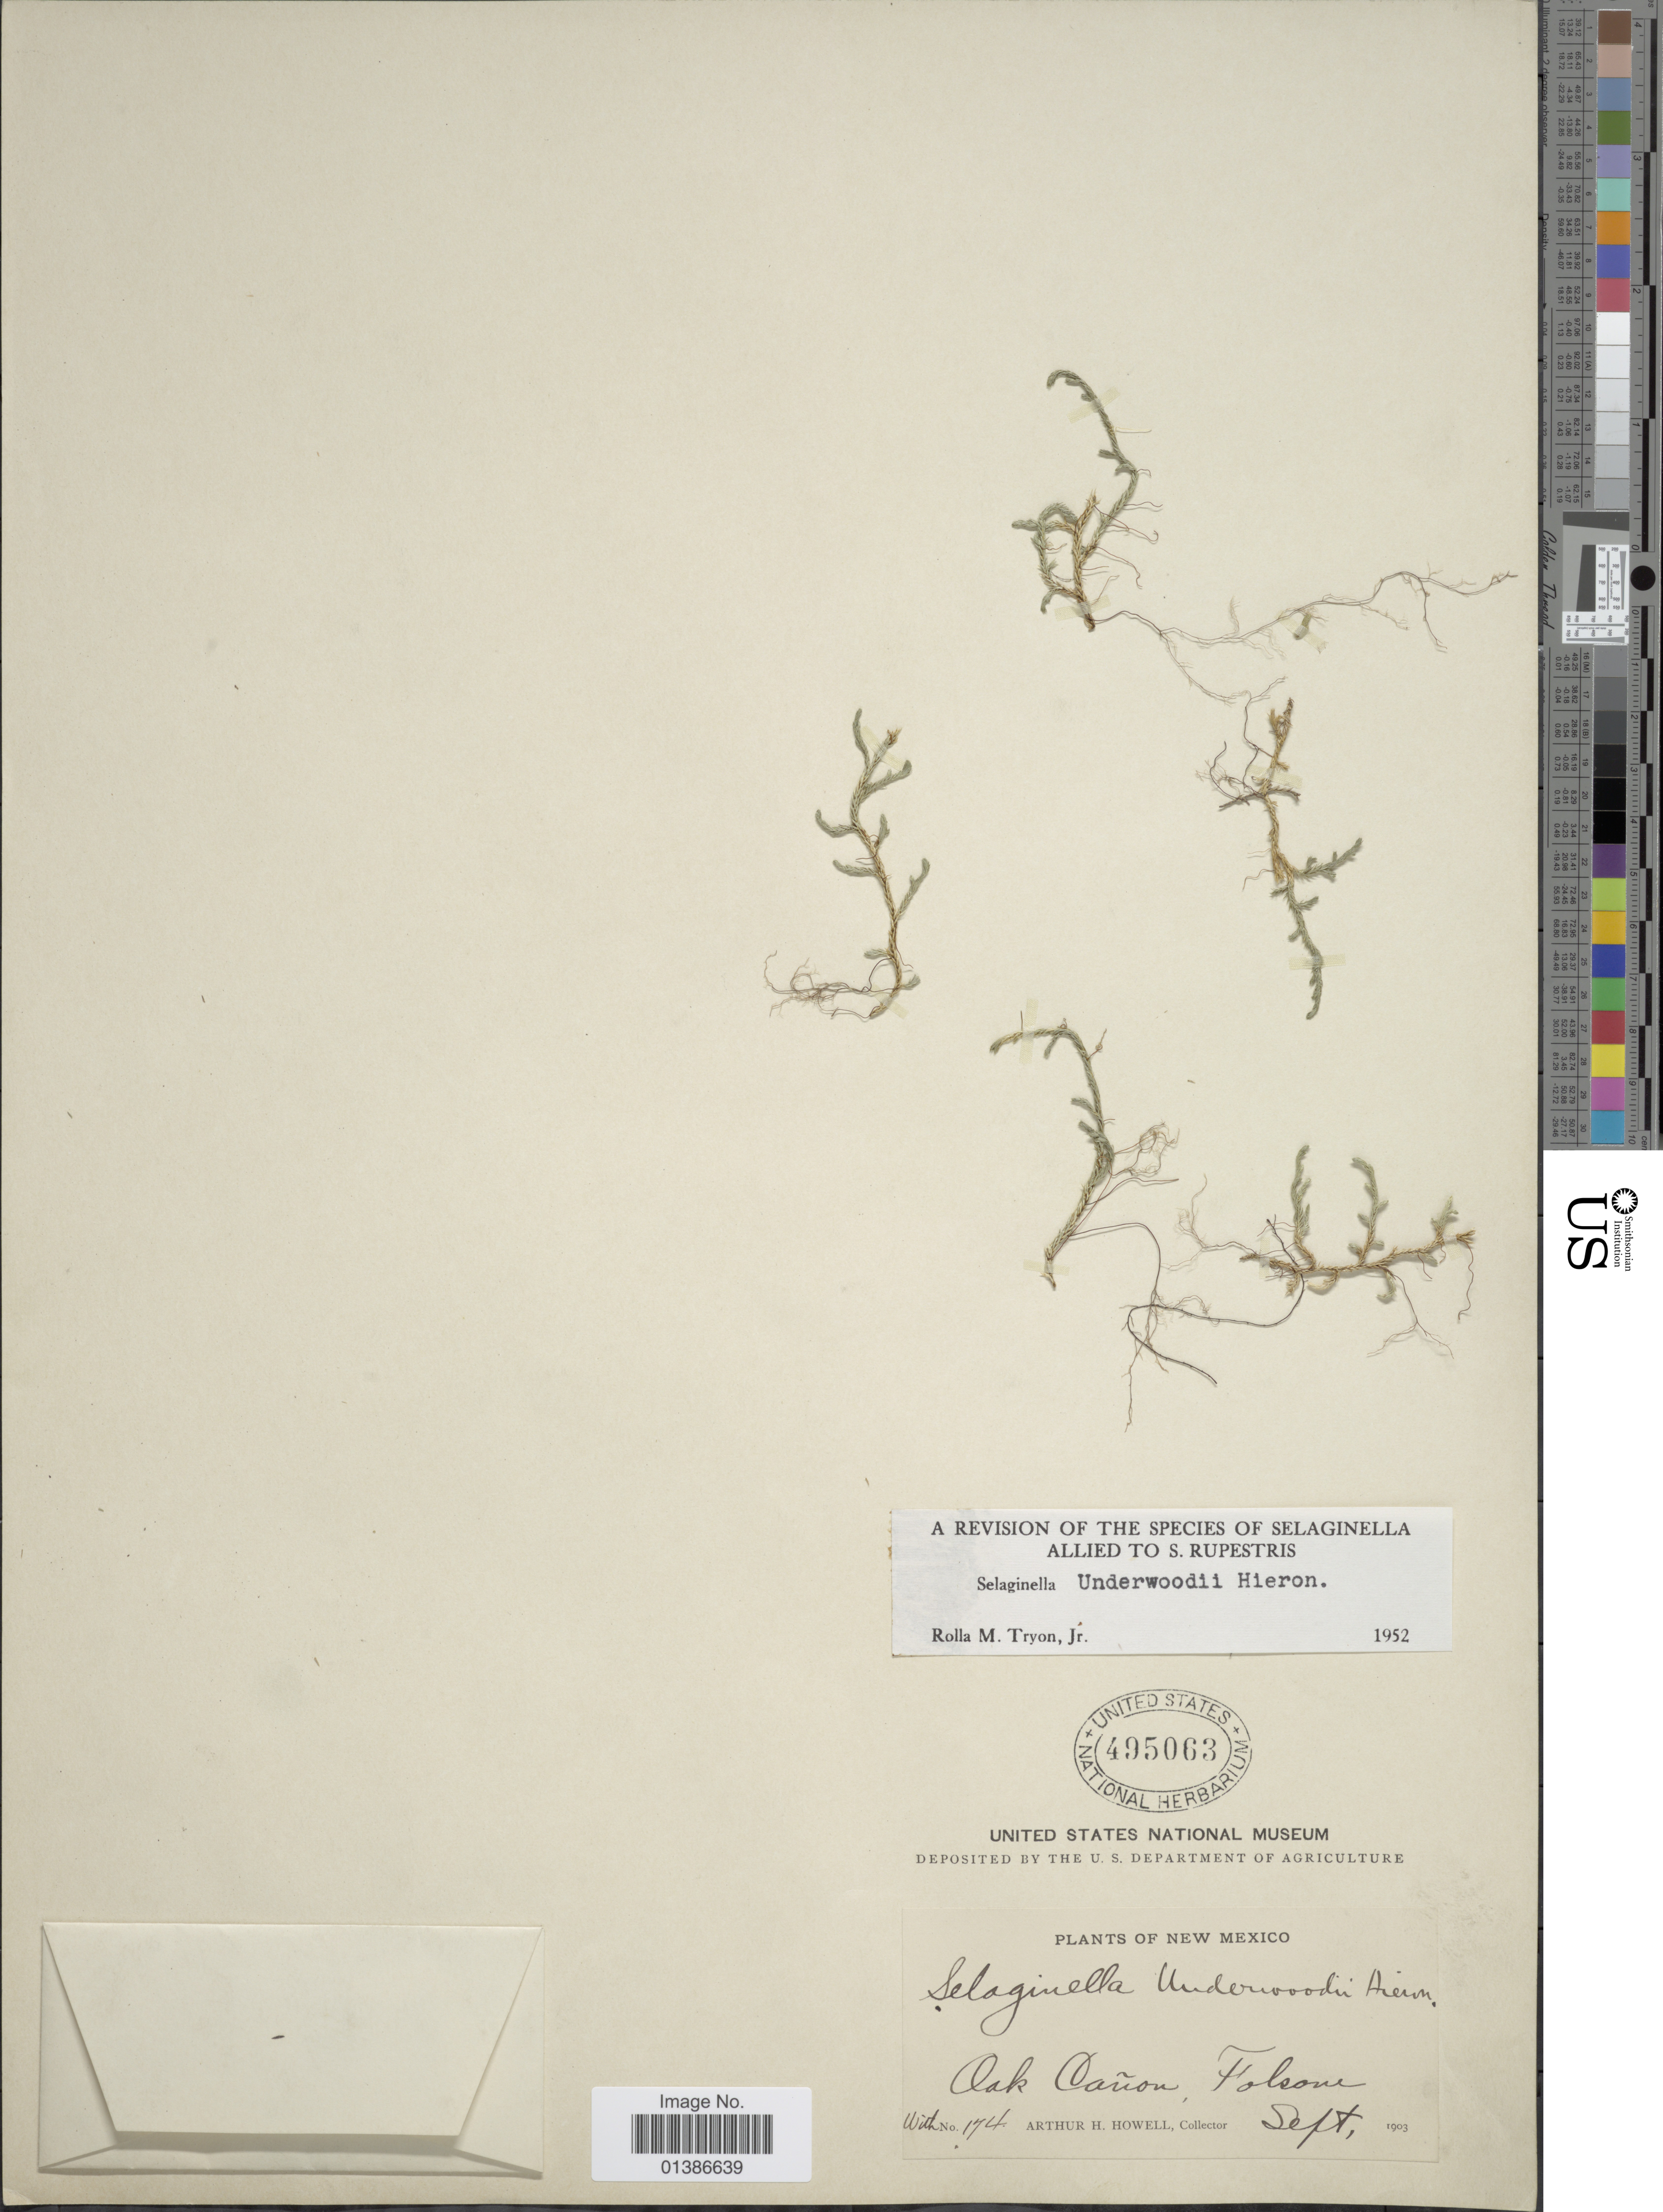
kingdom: Plantae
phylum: Tracheophyta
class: Lycopodiopsida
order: Selaginellales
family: Selaginellaceae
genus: Selaginella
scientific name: Selaginella underwoodii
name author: Hieron.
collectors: A. H. Howell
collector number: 174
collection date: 1903-09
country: United States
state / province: New Mexico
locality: Oak Cañon, Folsone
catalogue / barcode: US 495063